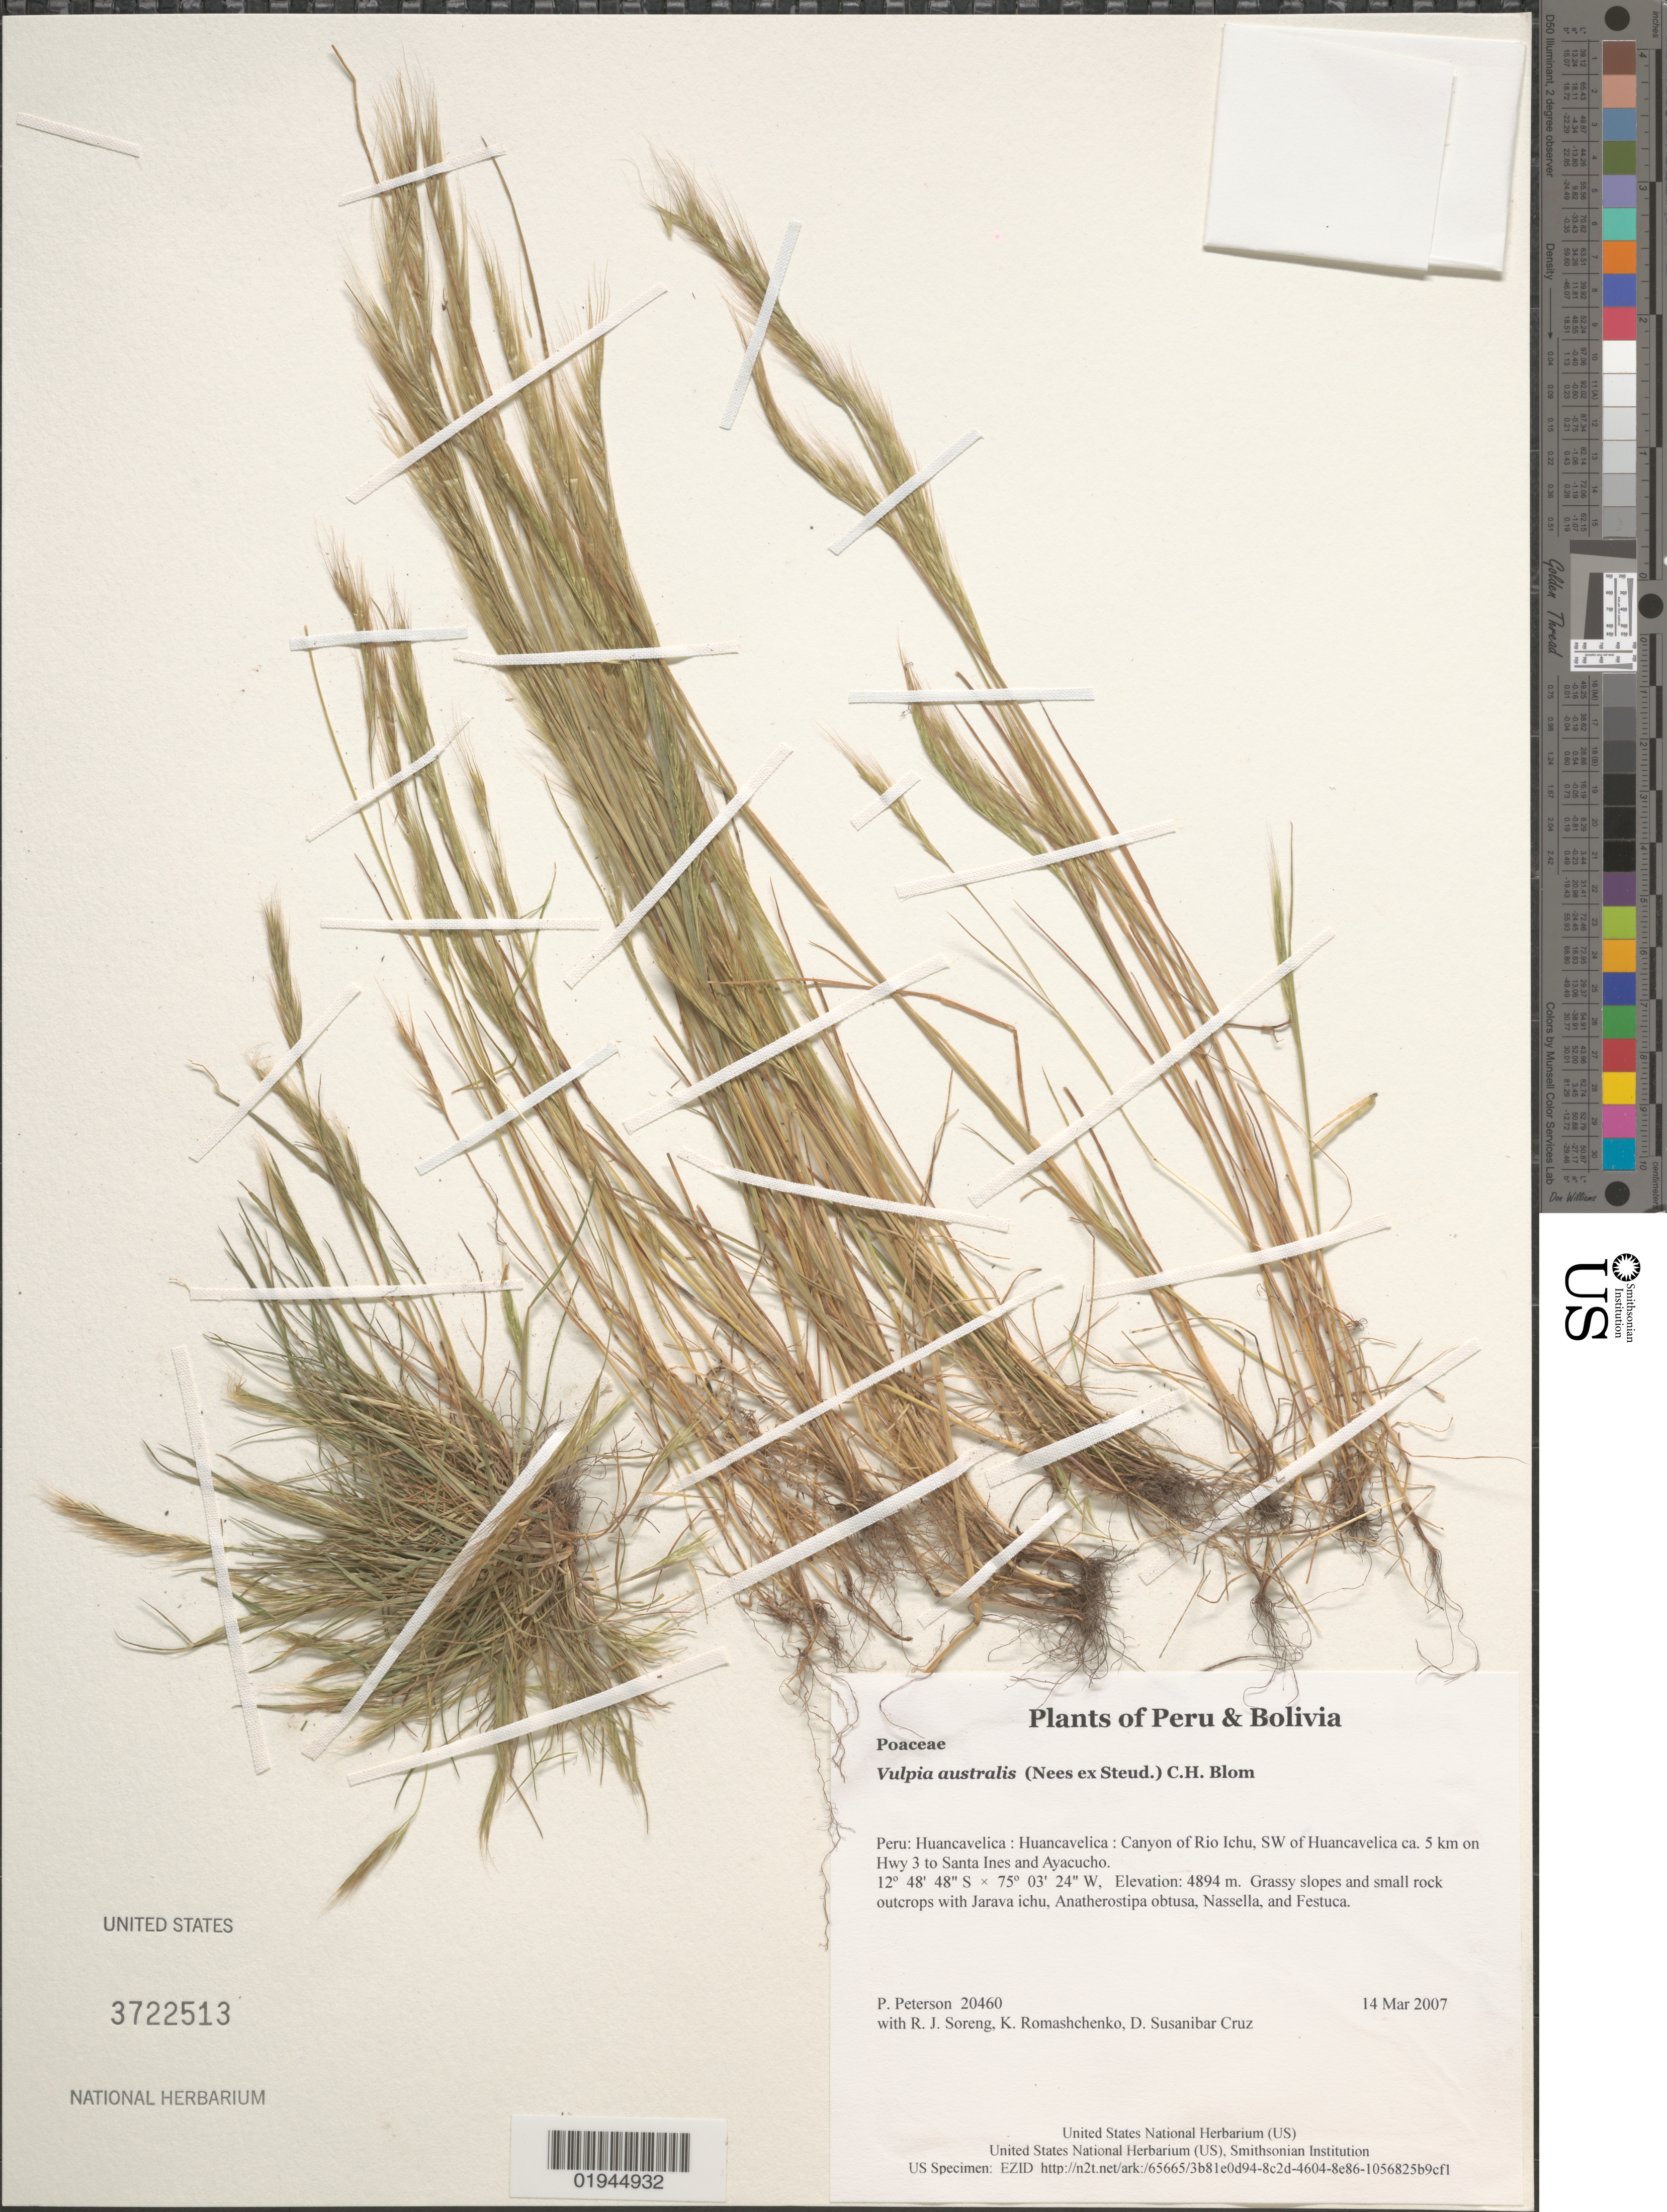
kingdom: Plantae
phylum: Tracheophyta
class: Liliopsida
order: Poales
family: Poaceae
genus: Vulpia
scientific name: Vulpia australis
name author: (Nees ex Steud.) C.H. Blom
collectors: P. M. Peterson, R. J. Soreng, K. Romashchenko & D. Susanibar Cruz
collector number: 20460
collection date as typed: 14 Mar 2007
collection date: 2007-03-14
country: Peru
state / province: Huancavelica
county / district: Huancavelica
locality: Canyon of Rio Ichu, SW of Huancavelica ca. 5 km on Hwy 3 to Santa Ines and Ayacucho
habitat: Grassy slopes and small rock outcrops with Jarava ichu, Anatherostipa obtusa, Nassella, and Festuca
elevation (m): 4894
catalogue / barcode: US 3722513